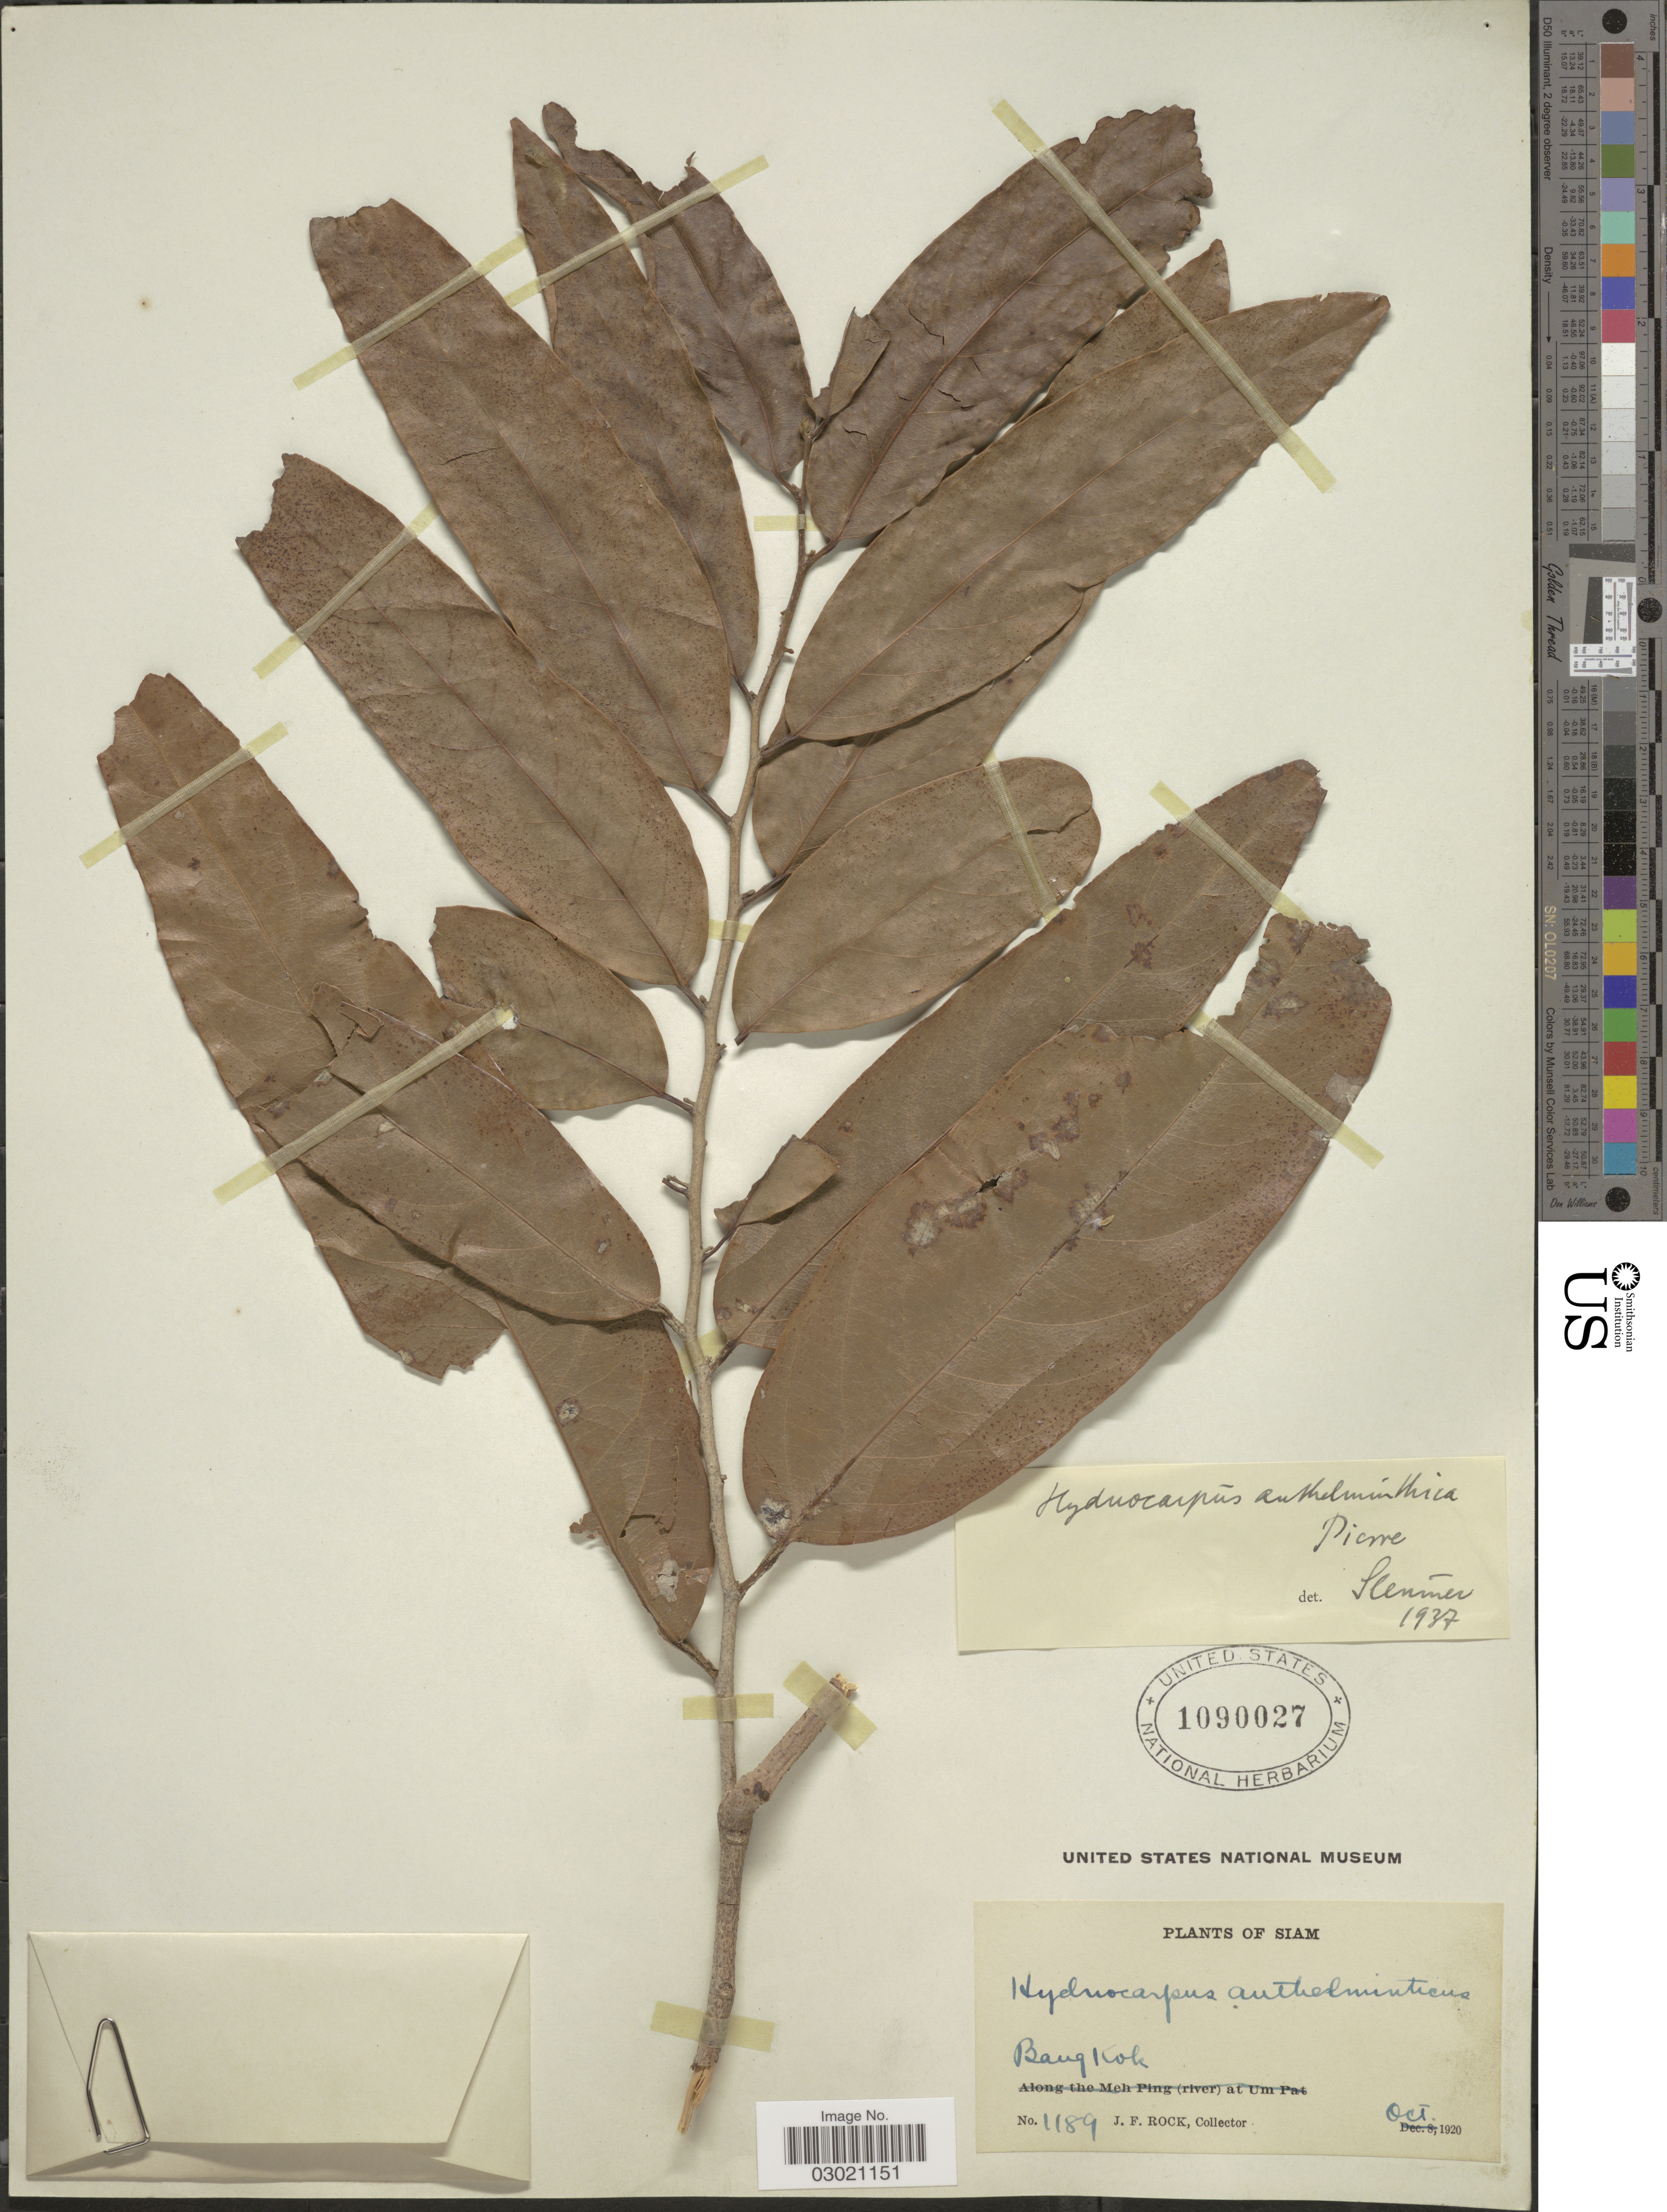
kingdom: Plantae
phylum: Tracheophyta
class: Magnoliopsida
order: Malpighiales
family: Achariaceae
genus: Hydnocarpus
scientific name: Hydnocarpus anthelminthicus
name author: Pierre ex Gagnep.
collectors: J. Rock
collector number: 1189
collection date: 1920-10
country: Thailand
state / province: Bangkok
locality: Siam.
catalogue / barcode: US 1090027